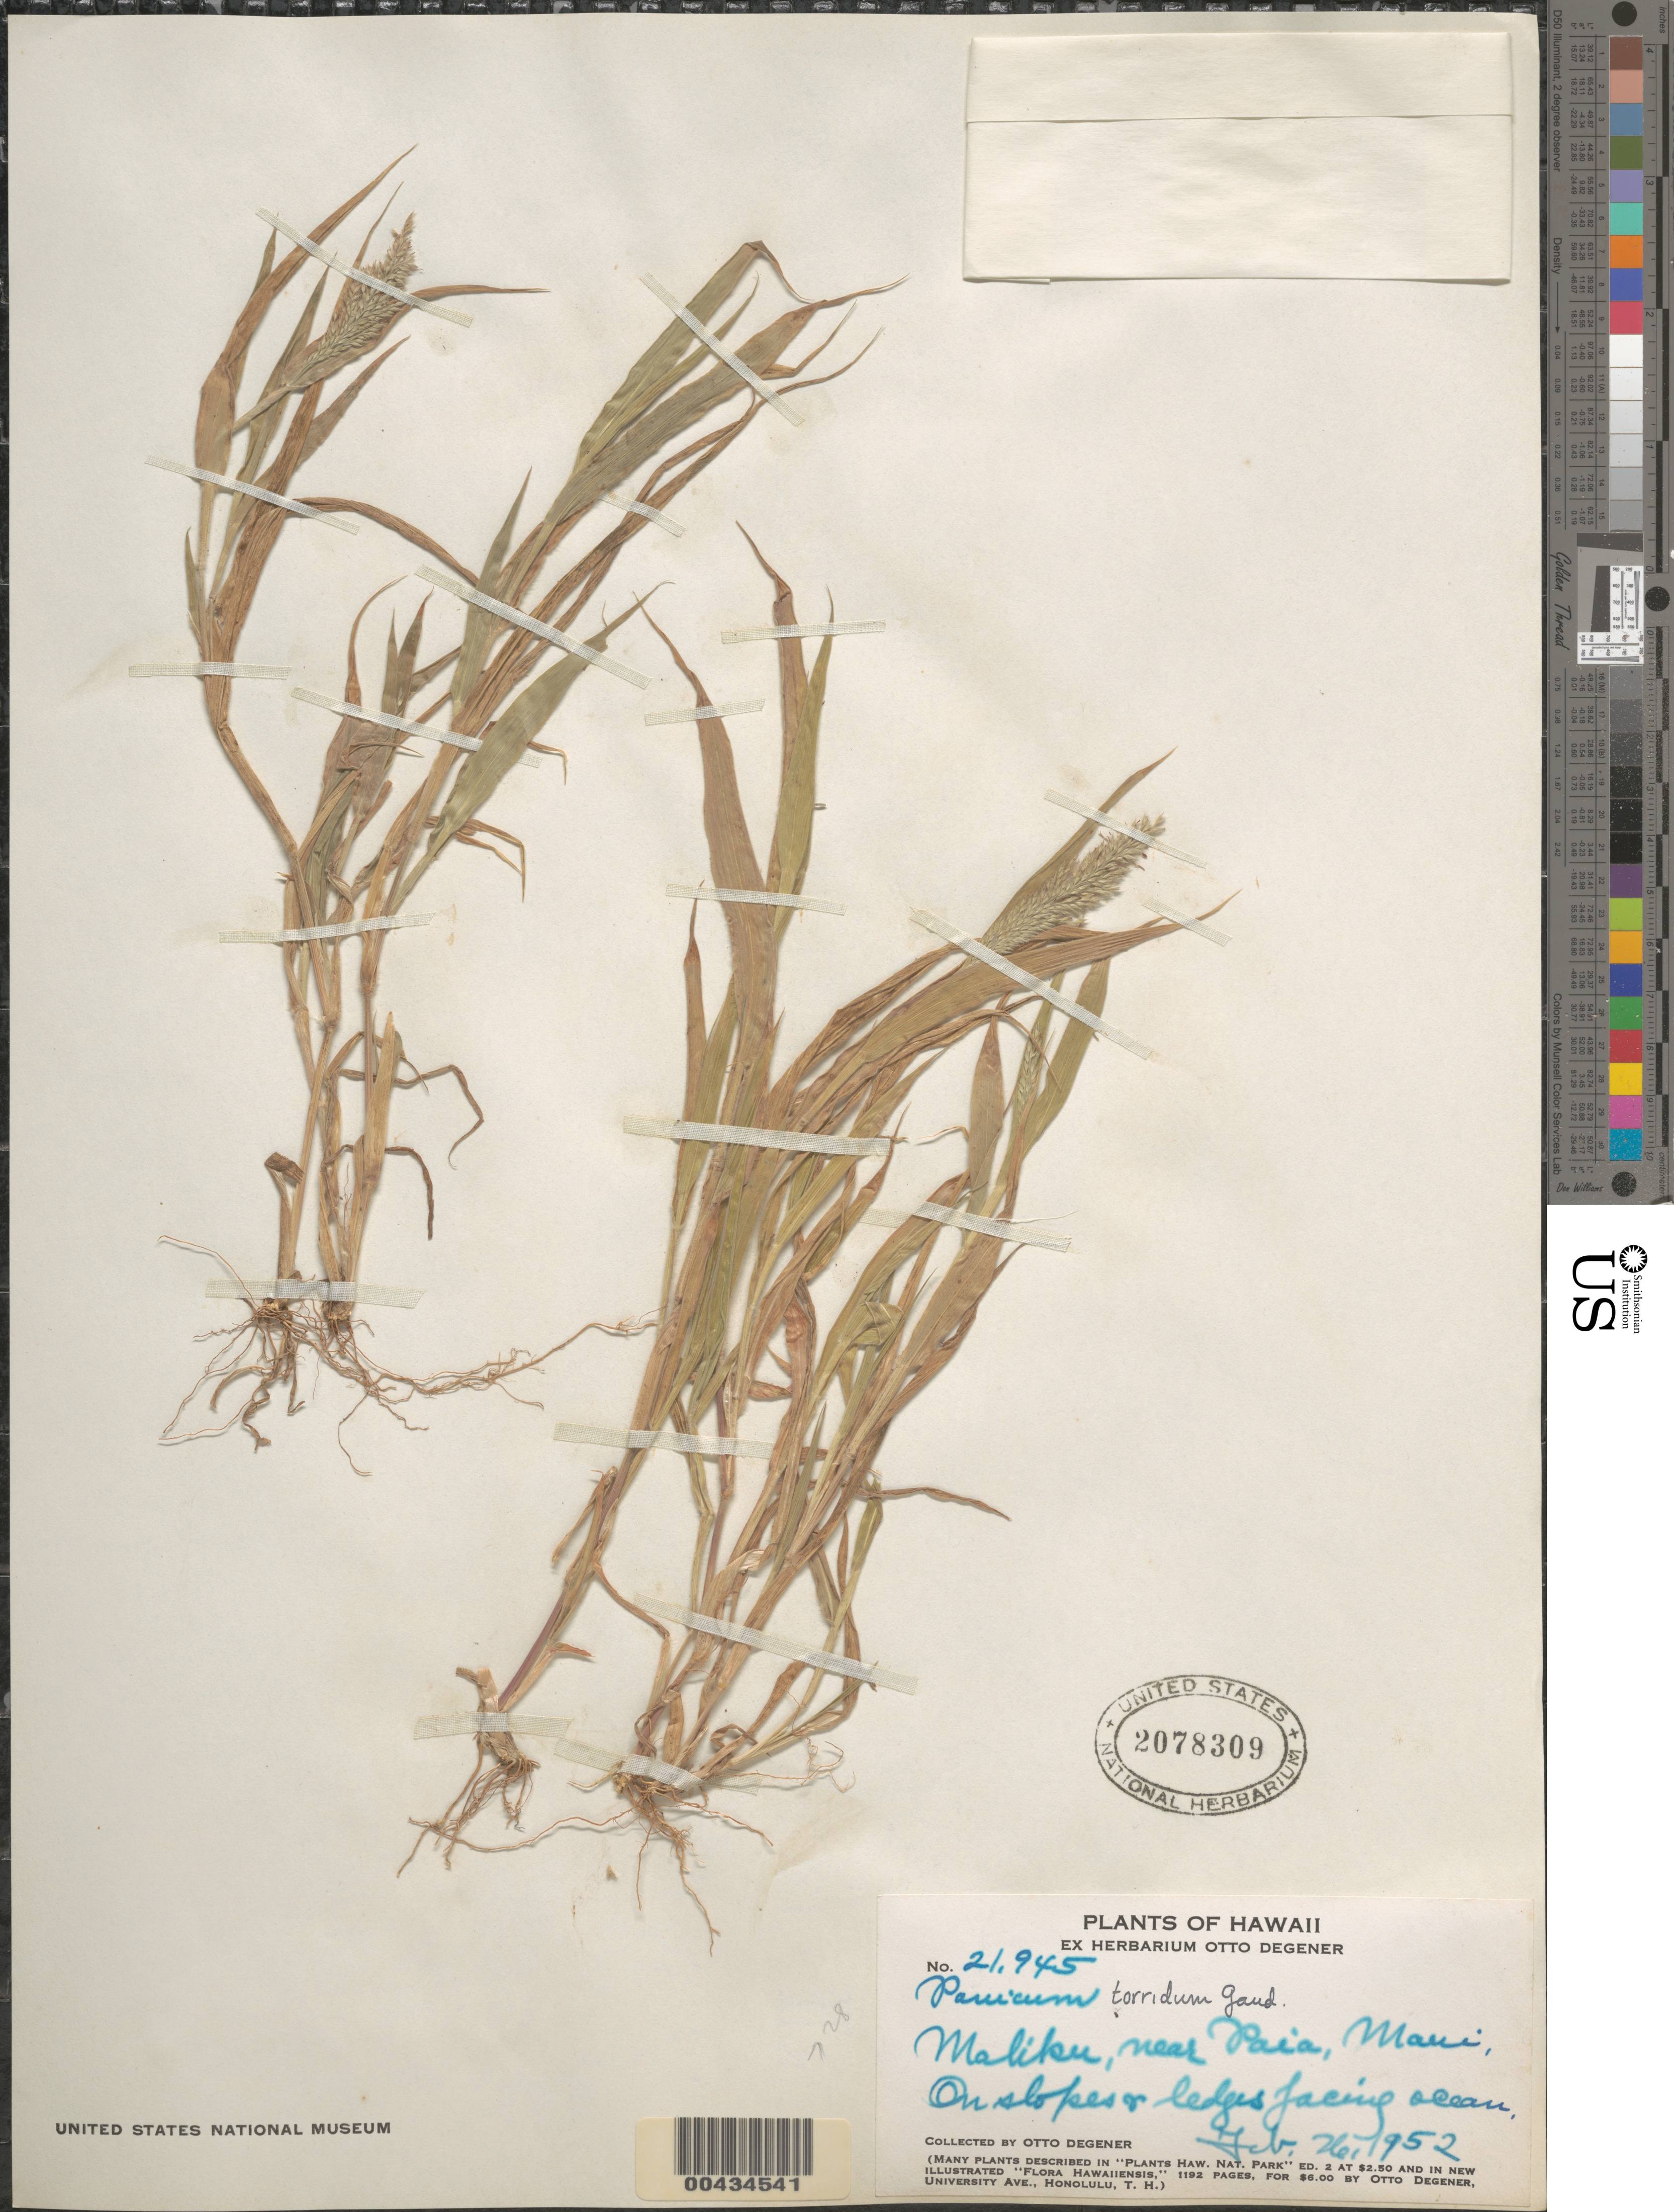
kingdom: Plantae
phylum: Tracheophyta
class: Liliopsida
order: Poales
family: Poaceae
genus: Panicum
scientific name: Panicum torridum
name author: Gaudich.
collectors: O. Degener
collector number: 21945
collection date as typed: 26 Feb 1952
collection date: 1952-02-26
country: United States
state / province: Hawaii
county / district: Maui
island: Maui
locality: Maliku, near Paia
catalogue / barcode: US 2078309